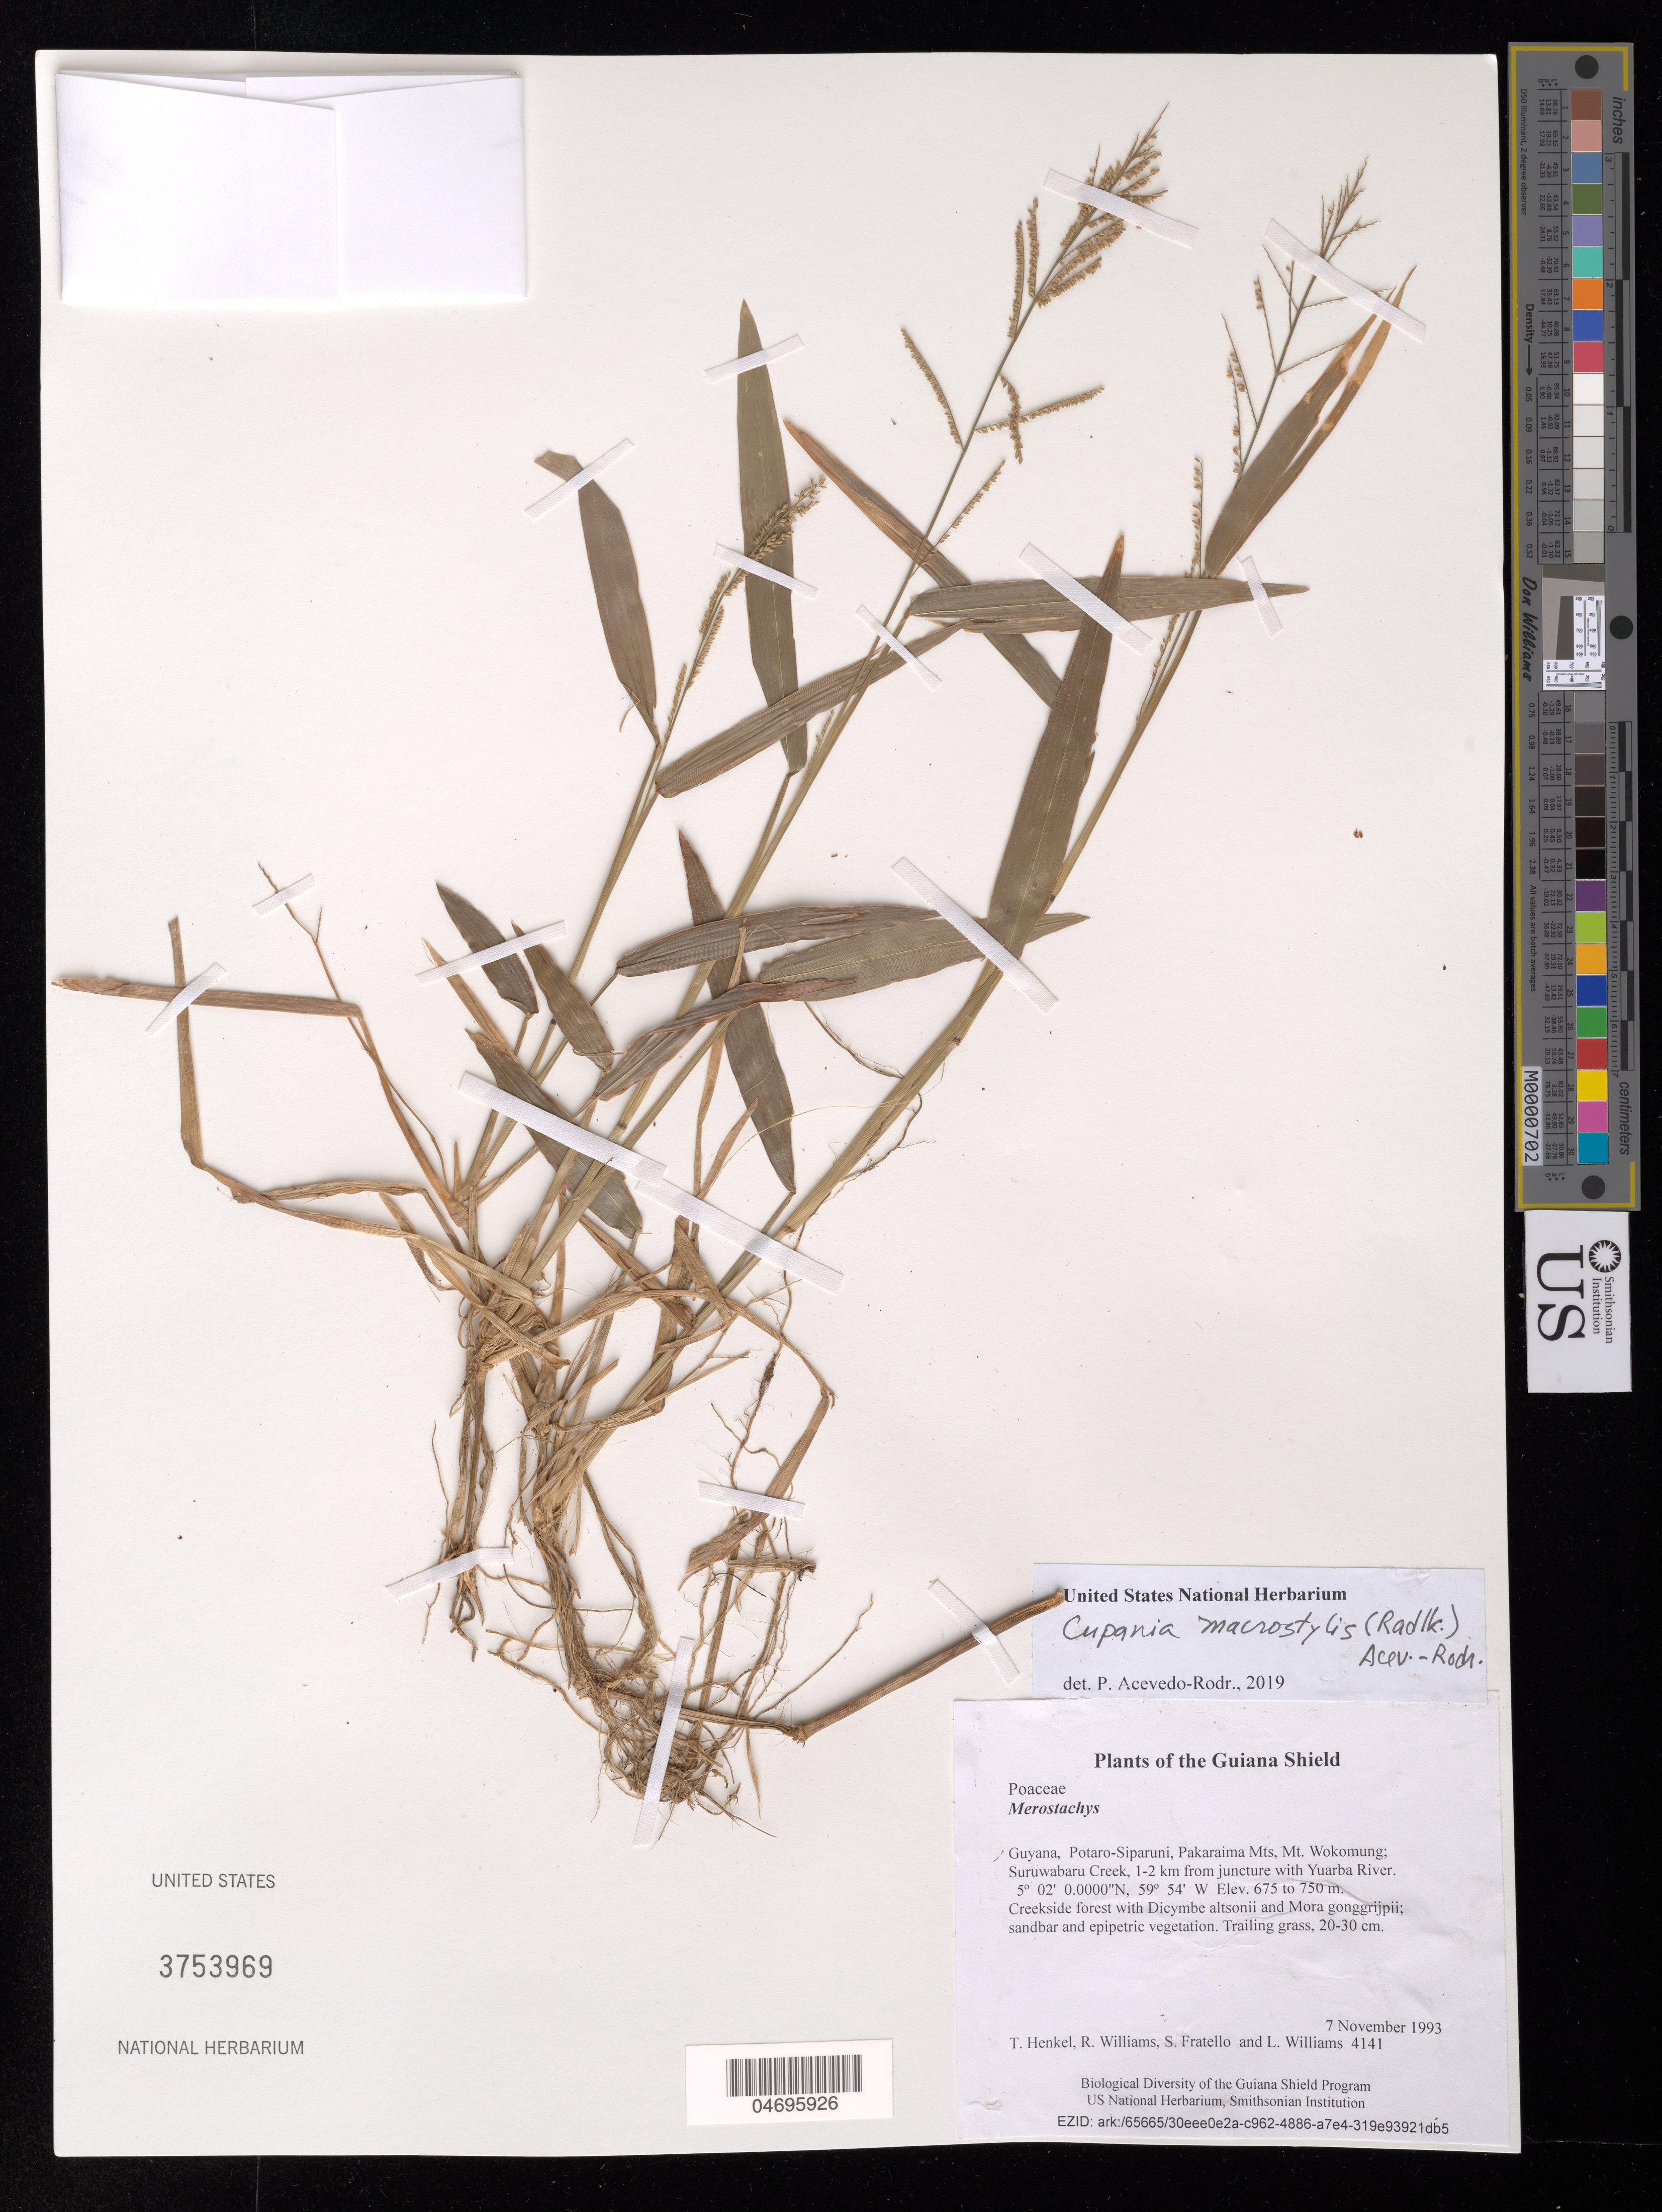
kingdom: Plantae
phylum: Tracheophyta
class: Liliopsida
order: Poales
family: Poaceae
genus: Setaria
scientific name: Setaria sp.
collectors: T. Henkel, R. Williams, S. Fratello & L. Williams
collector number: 4141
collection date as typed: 7 November 1993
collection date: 1993-11-07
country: Guyana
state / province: Potaro-Siparuni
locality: Pakaraima Mts, Mt. Wokomung; Suruwabaru Creek, 1-2 km from juncture with Yuarba River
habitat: Creekside forest with Dicymbe altsonii and Mora gonggrijpii; sandbar and epipetric vegetation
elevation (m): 675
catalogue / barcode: US 3753969